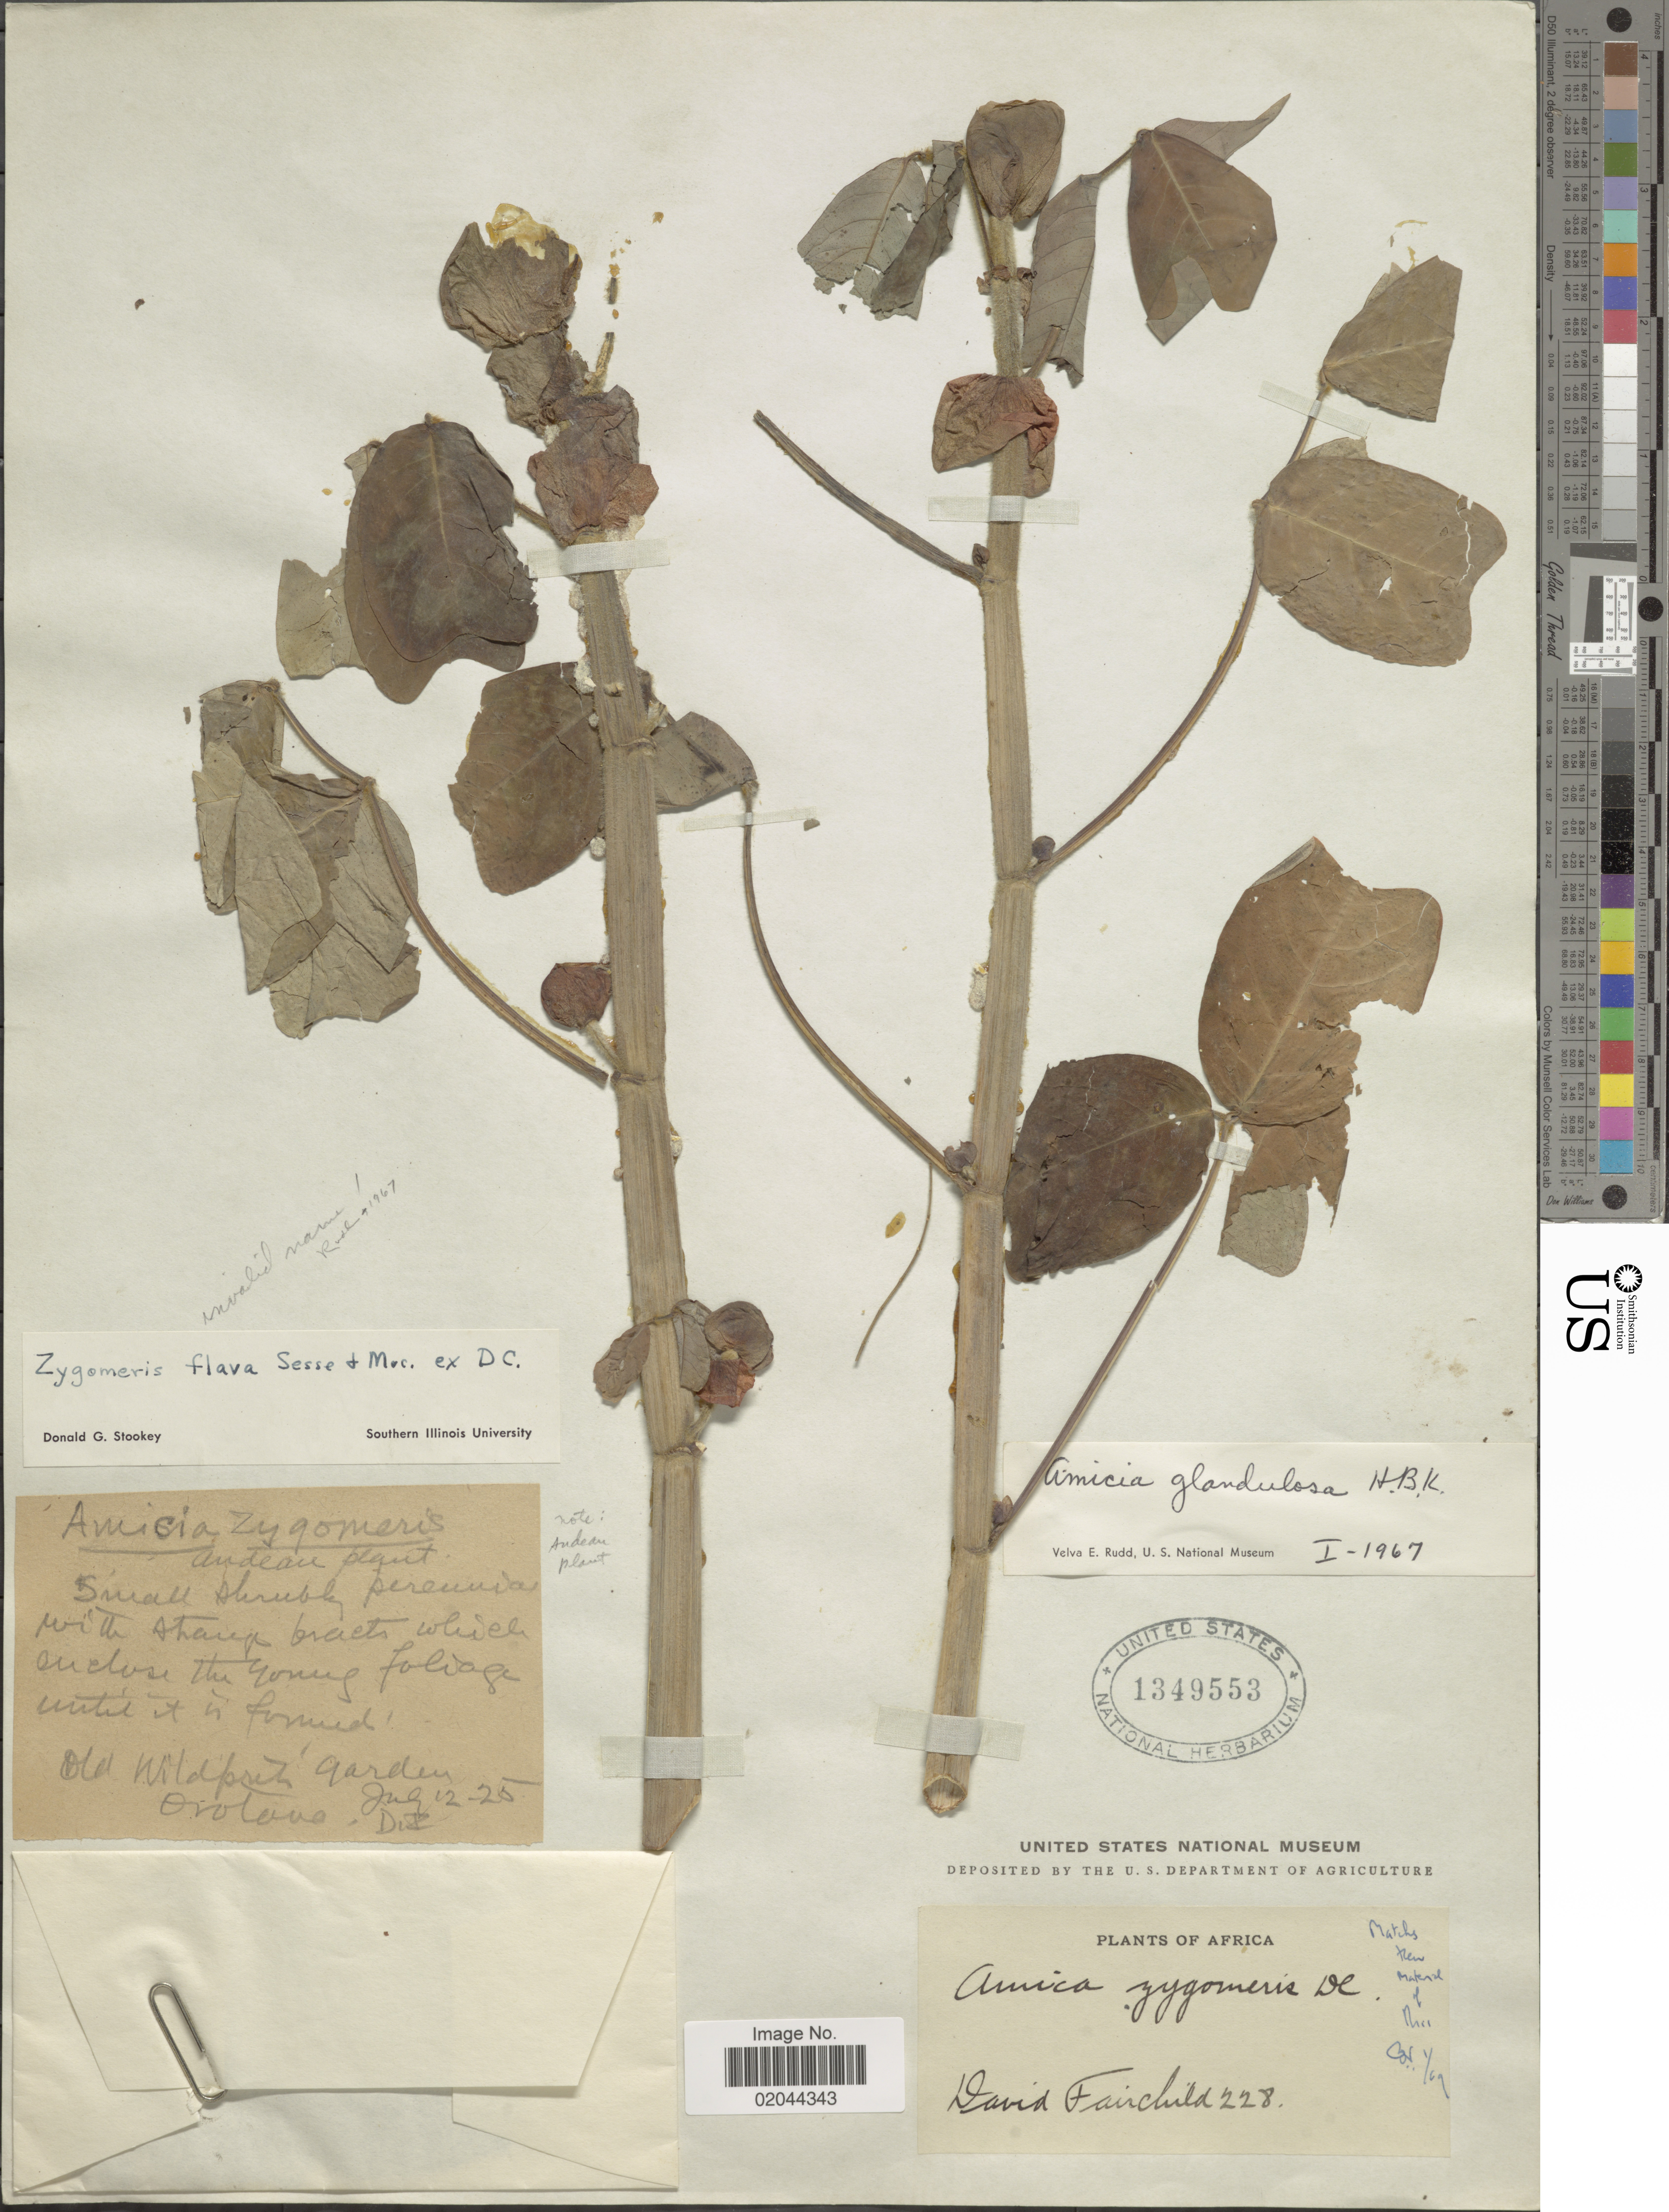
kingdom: Plantae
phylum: Tracheophyta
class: Magnoliopsida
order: Fabales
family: Fabaceae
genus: Amicia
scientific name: Amicia glandulosa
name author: Kunth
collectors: D. Fairchild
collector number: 228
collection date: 1925-07-12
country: Spain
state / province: Canarias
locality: Old Wildpret garden Orotava.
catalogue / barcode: US 1349553